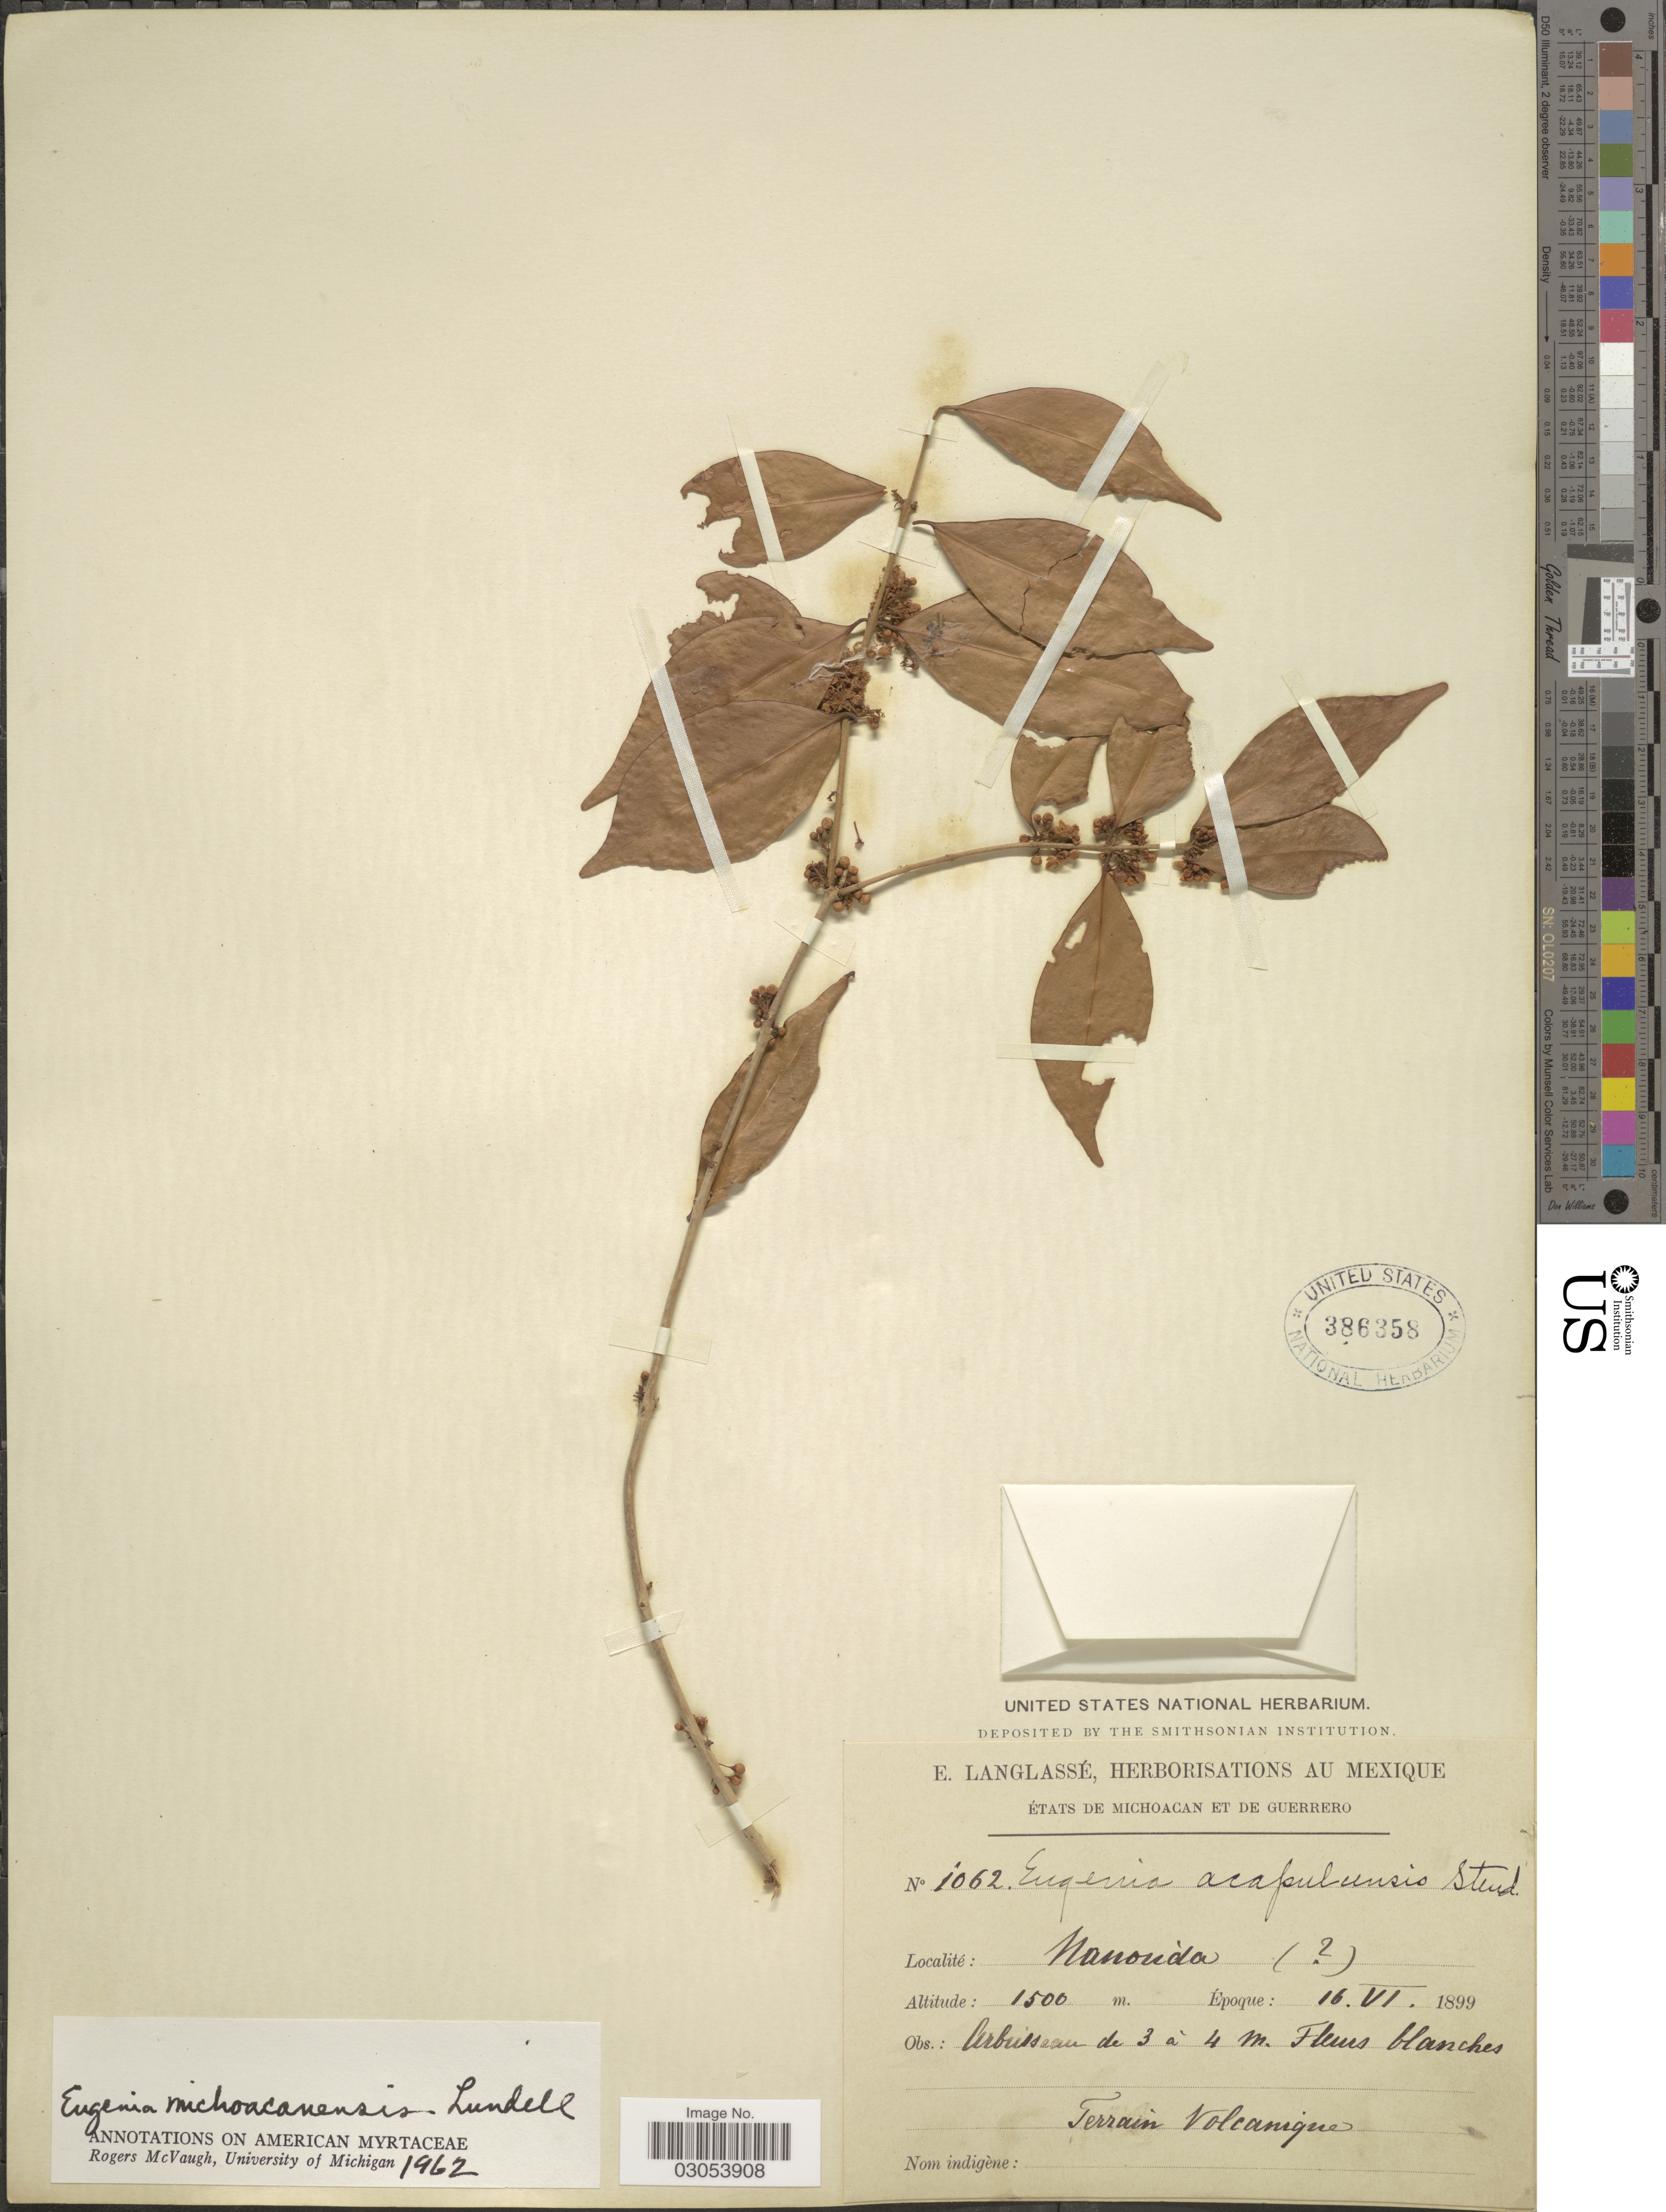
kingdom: Plantae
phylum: Tracheophyta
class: Magnoliopsida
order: Myrtales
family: Myrtaceae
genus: Eugenia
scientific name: Eugenia michoacanensis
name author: Lundell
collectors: E. Langlassé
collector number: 1062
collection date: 1899-06-16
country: Mexico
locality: Terrain Volcanique.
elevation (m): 1500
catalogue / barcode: US 386358